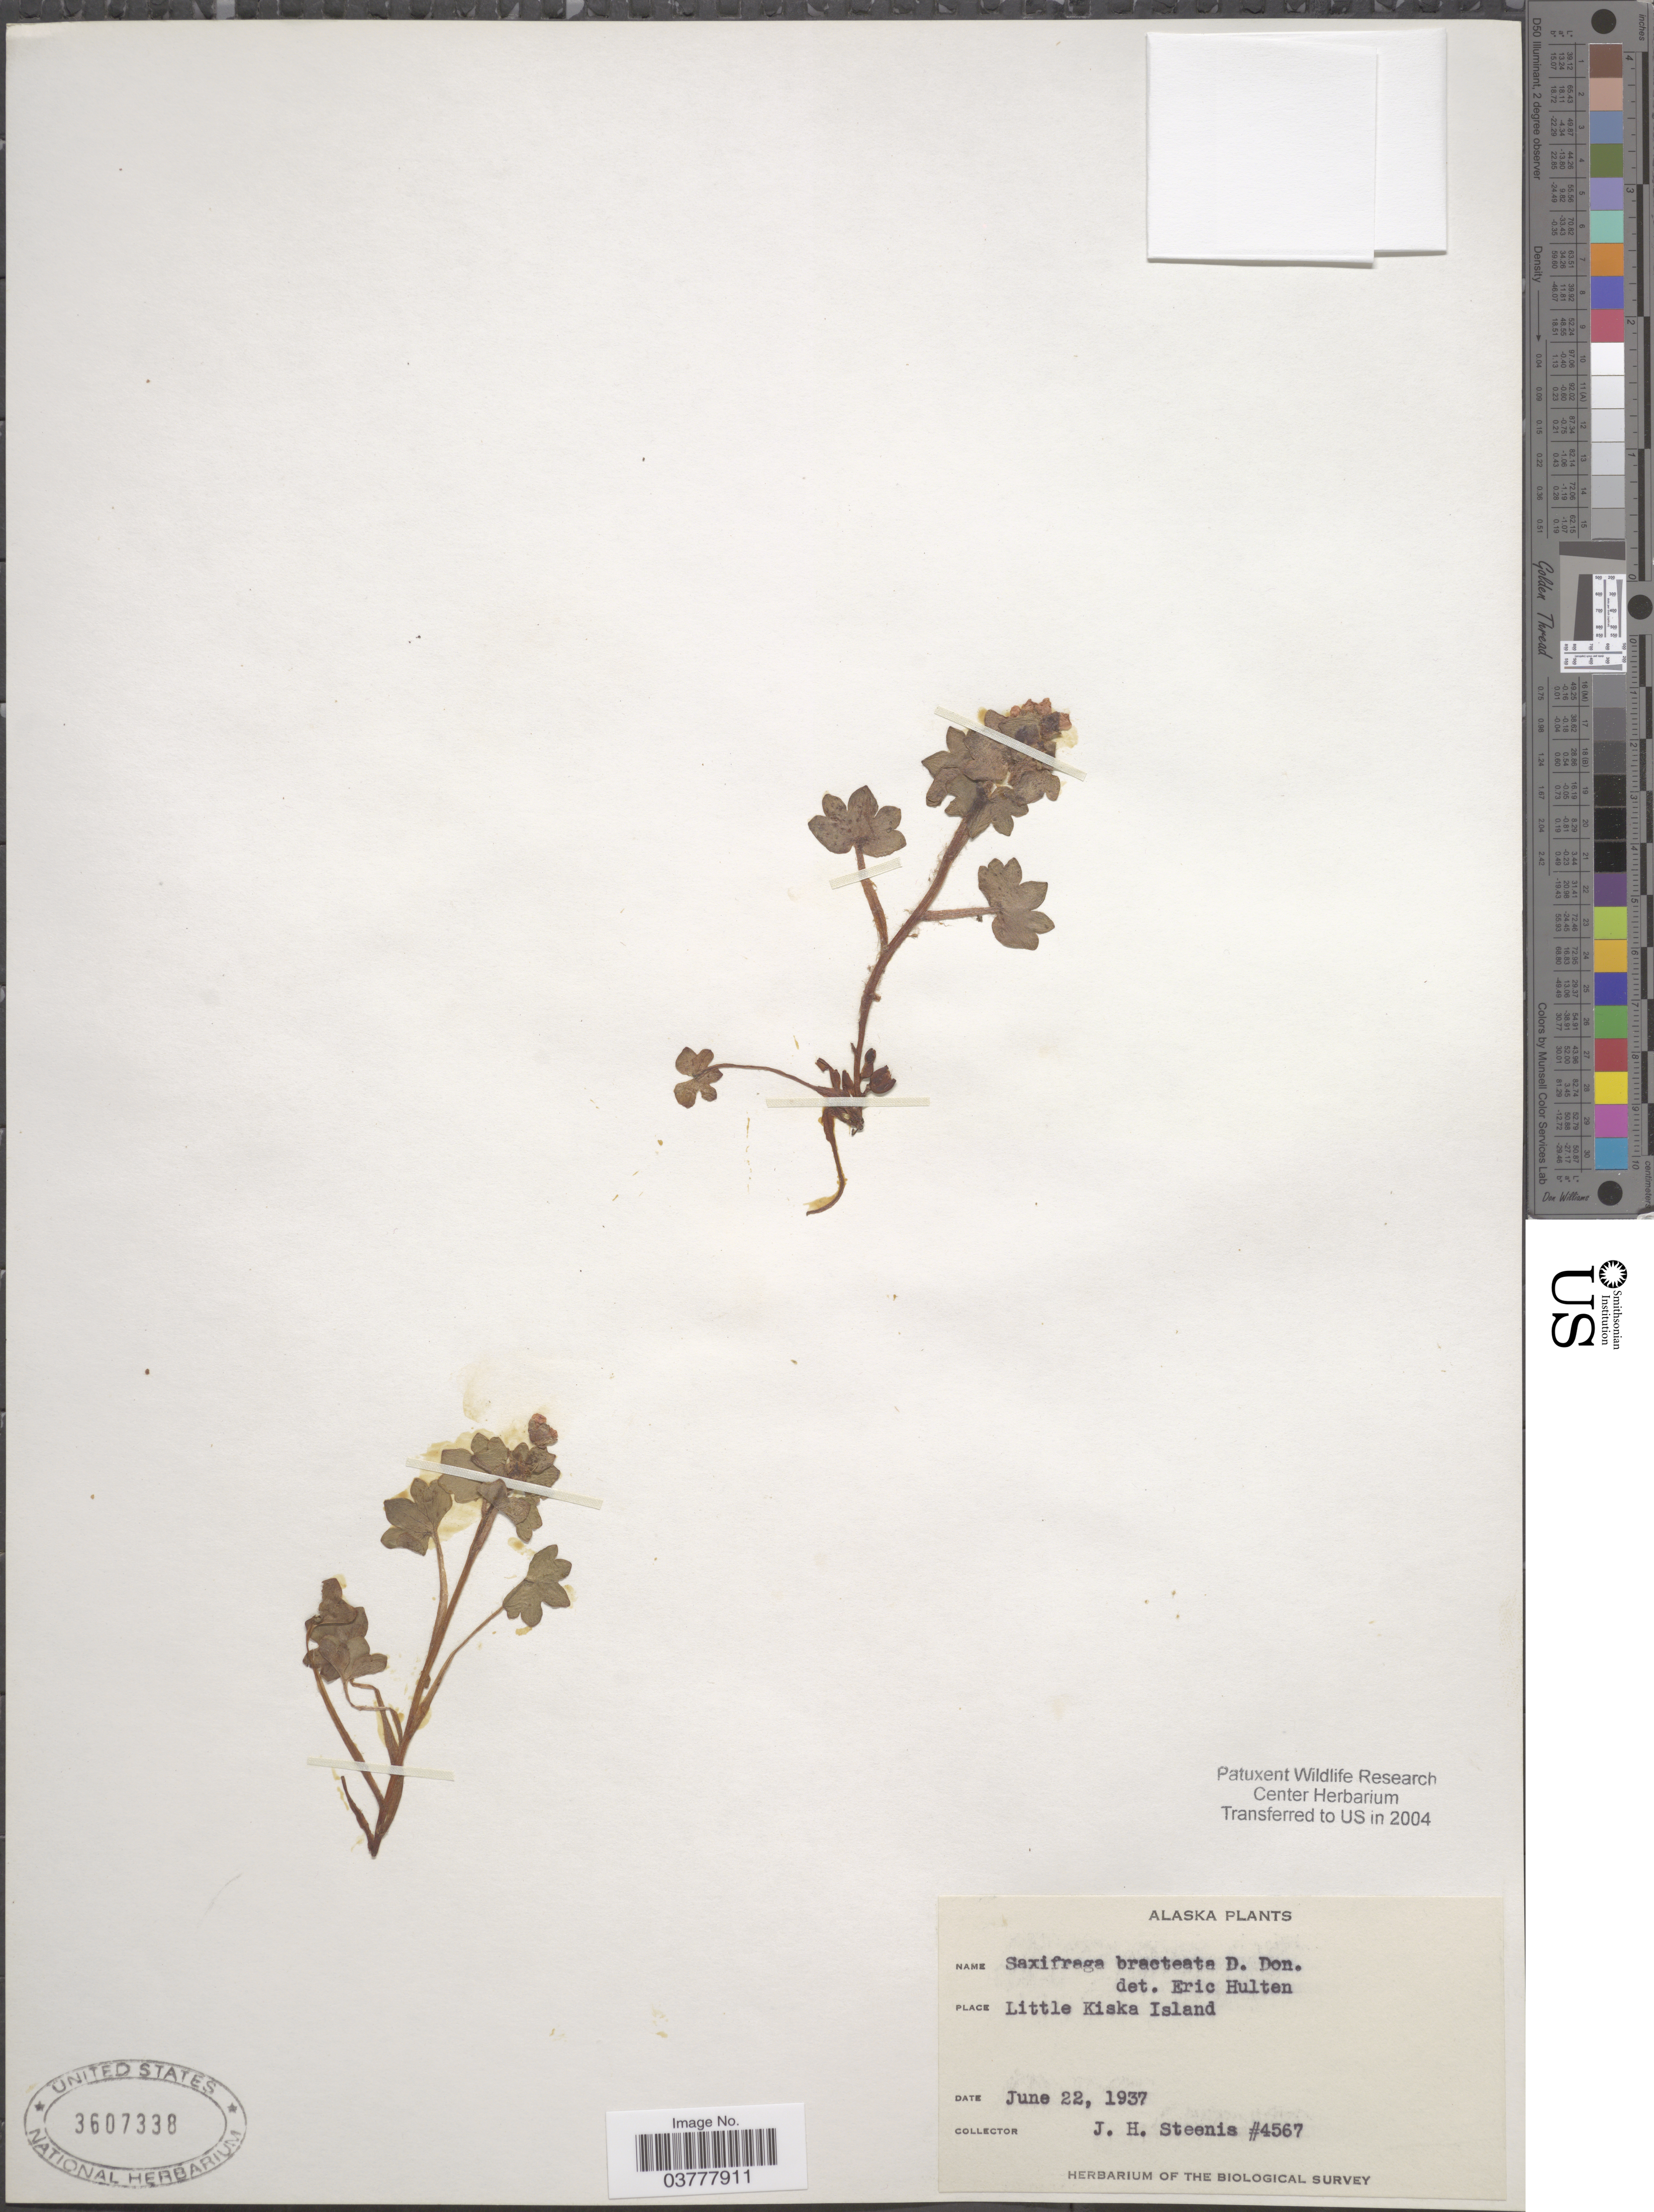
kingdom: Plantae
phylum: Tracheophyta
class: Magnoliopsida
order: Saxifragales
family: Saxifragaceae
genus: Saxifraga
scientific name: Saxifraga bracteata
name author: D. Don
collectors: J. H. Steenis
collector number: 4567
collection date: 1937-06-22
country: United States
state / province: Alaska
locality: Little Kiska Island.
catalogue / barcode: US 3607338